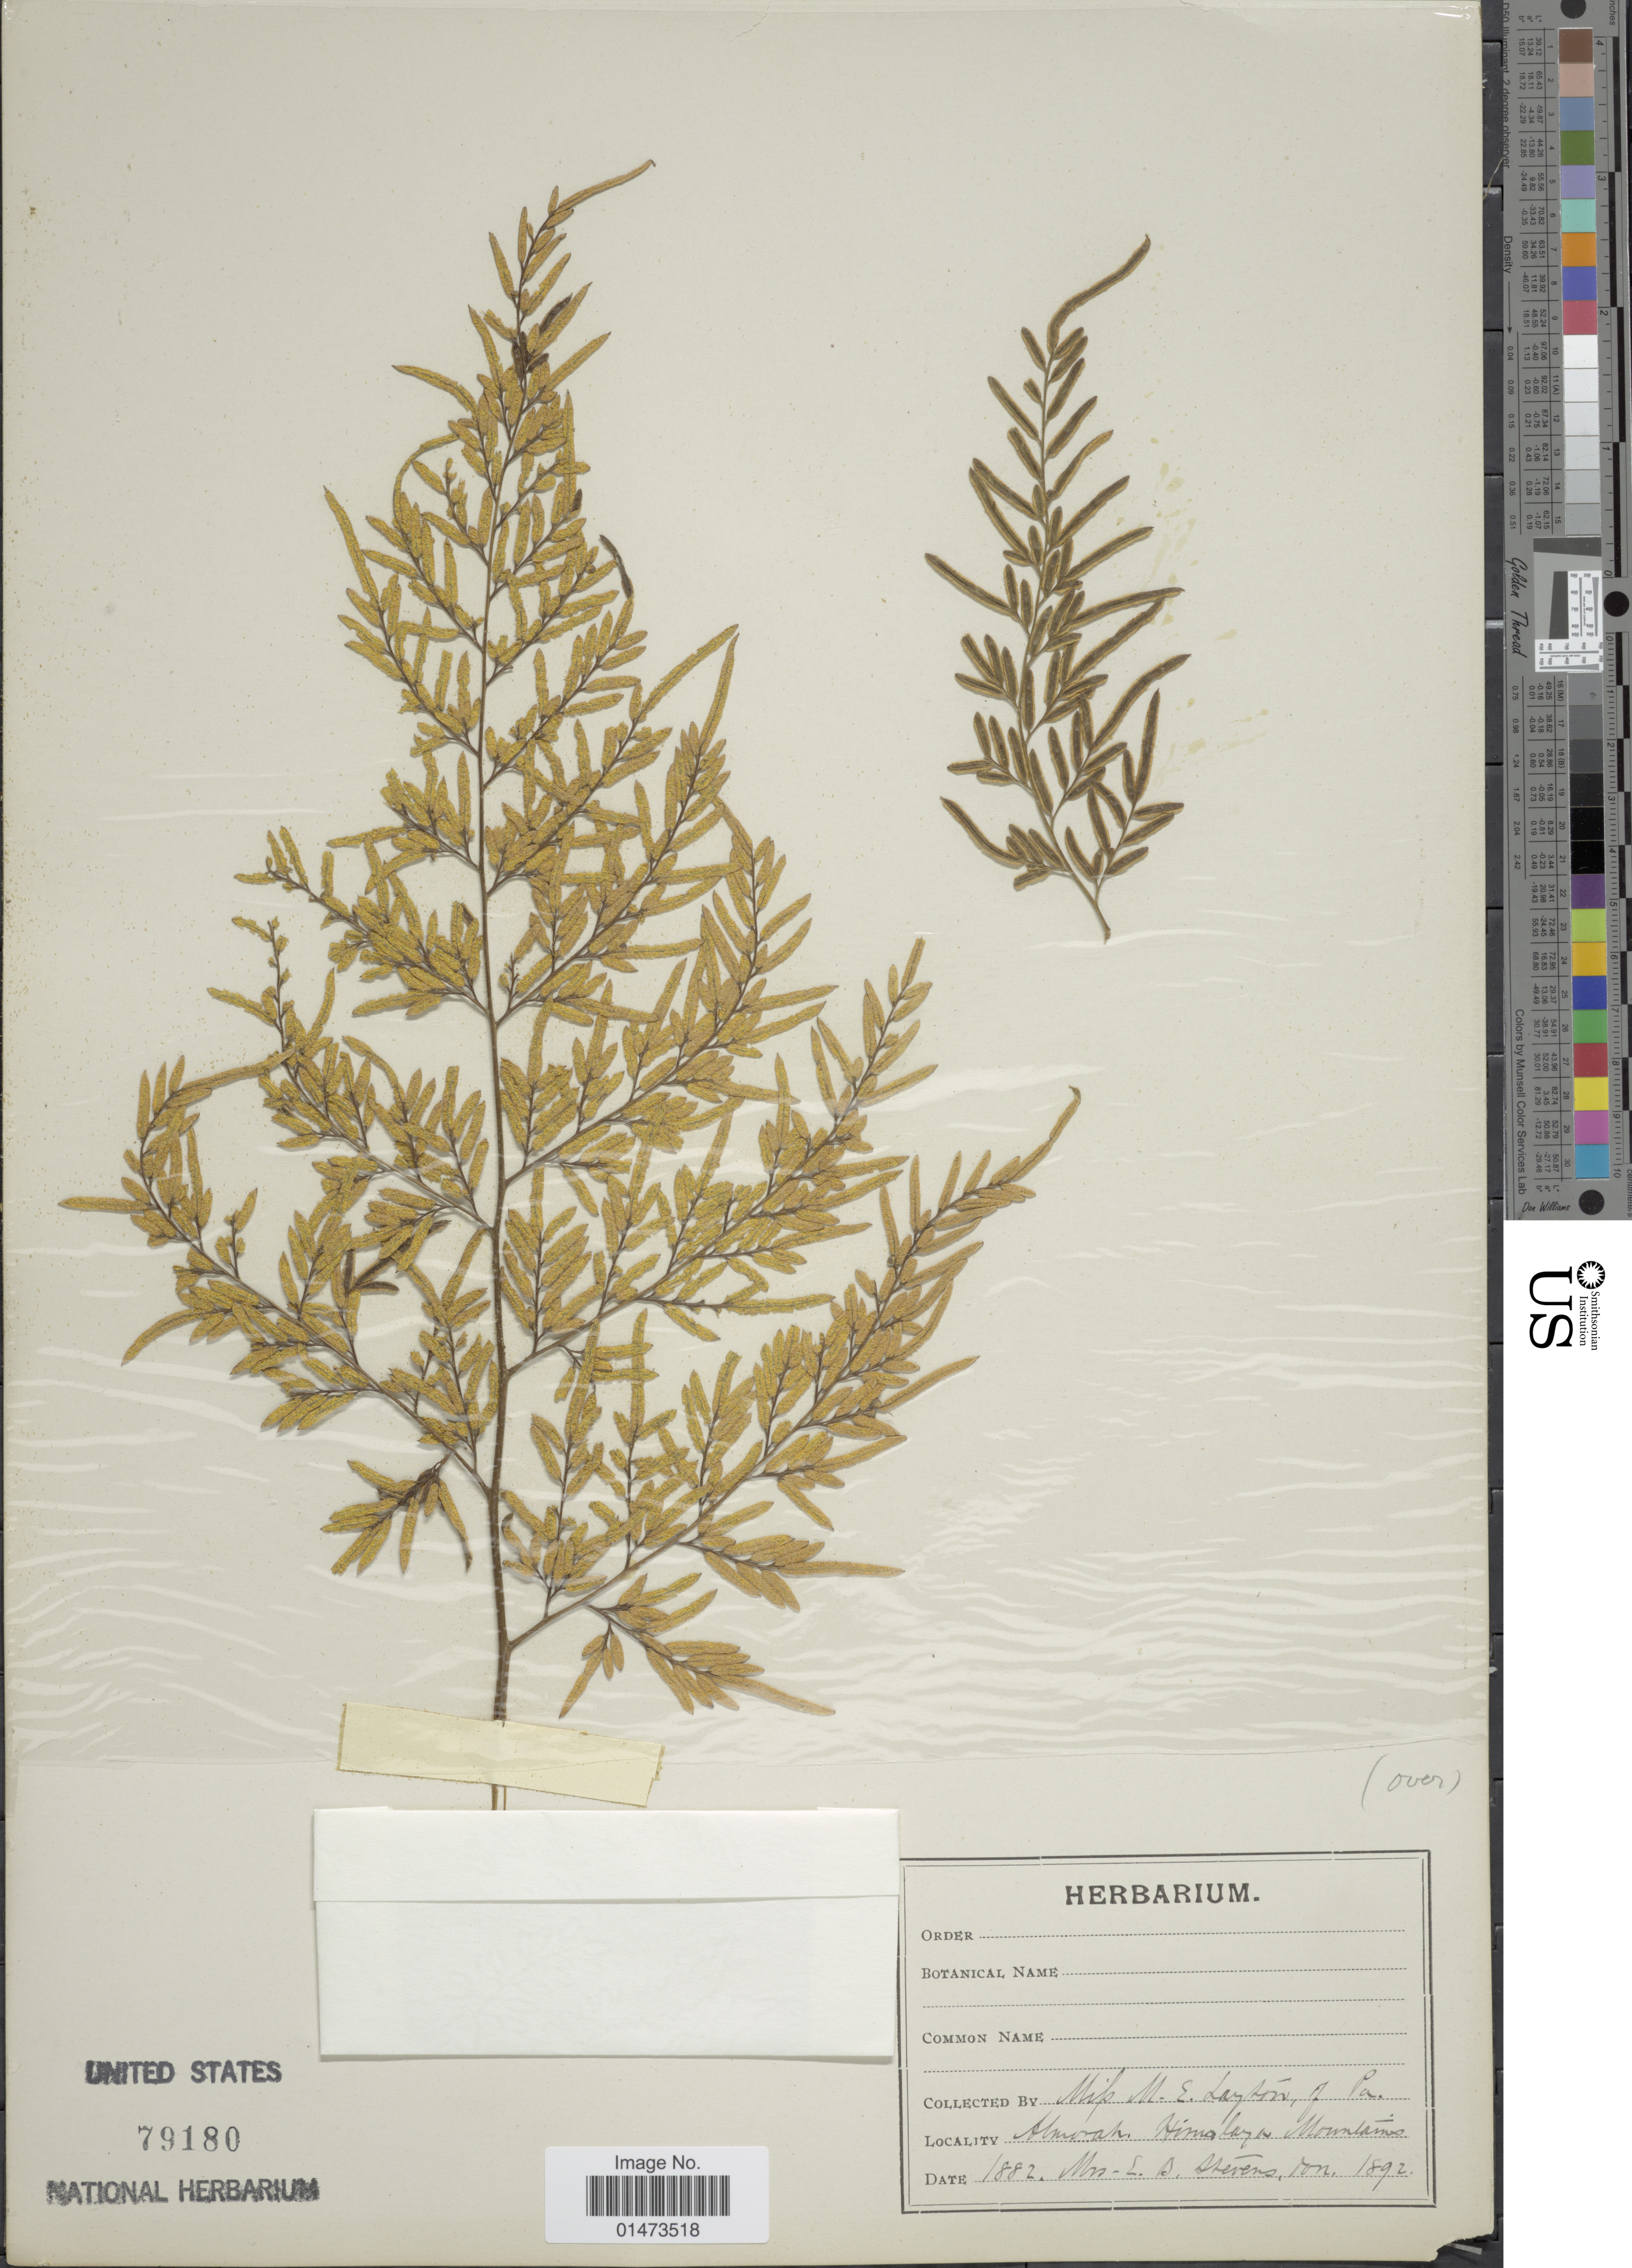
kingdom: Plantae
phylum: Tracheophyta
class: Polypodiopsida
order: Polypodiales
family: Pteridaceae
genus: Onychium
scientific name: Onychium siliculosum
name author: (Desv.) C. Chr.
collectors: M. Laytón & J. Pa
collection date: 1882/1892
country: India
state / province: Uttarakhand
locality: Hmoah, Himalaya Mountains. [interpreted]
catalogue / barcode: US 79180